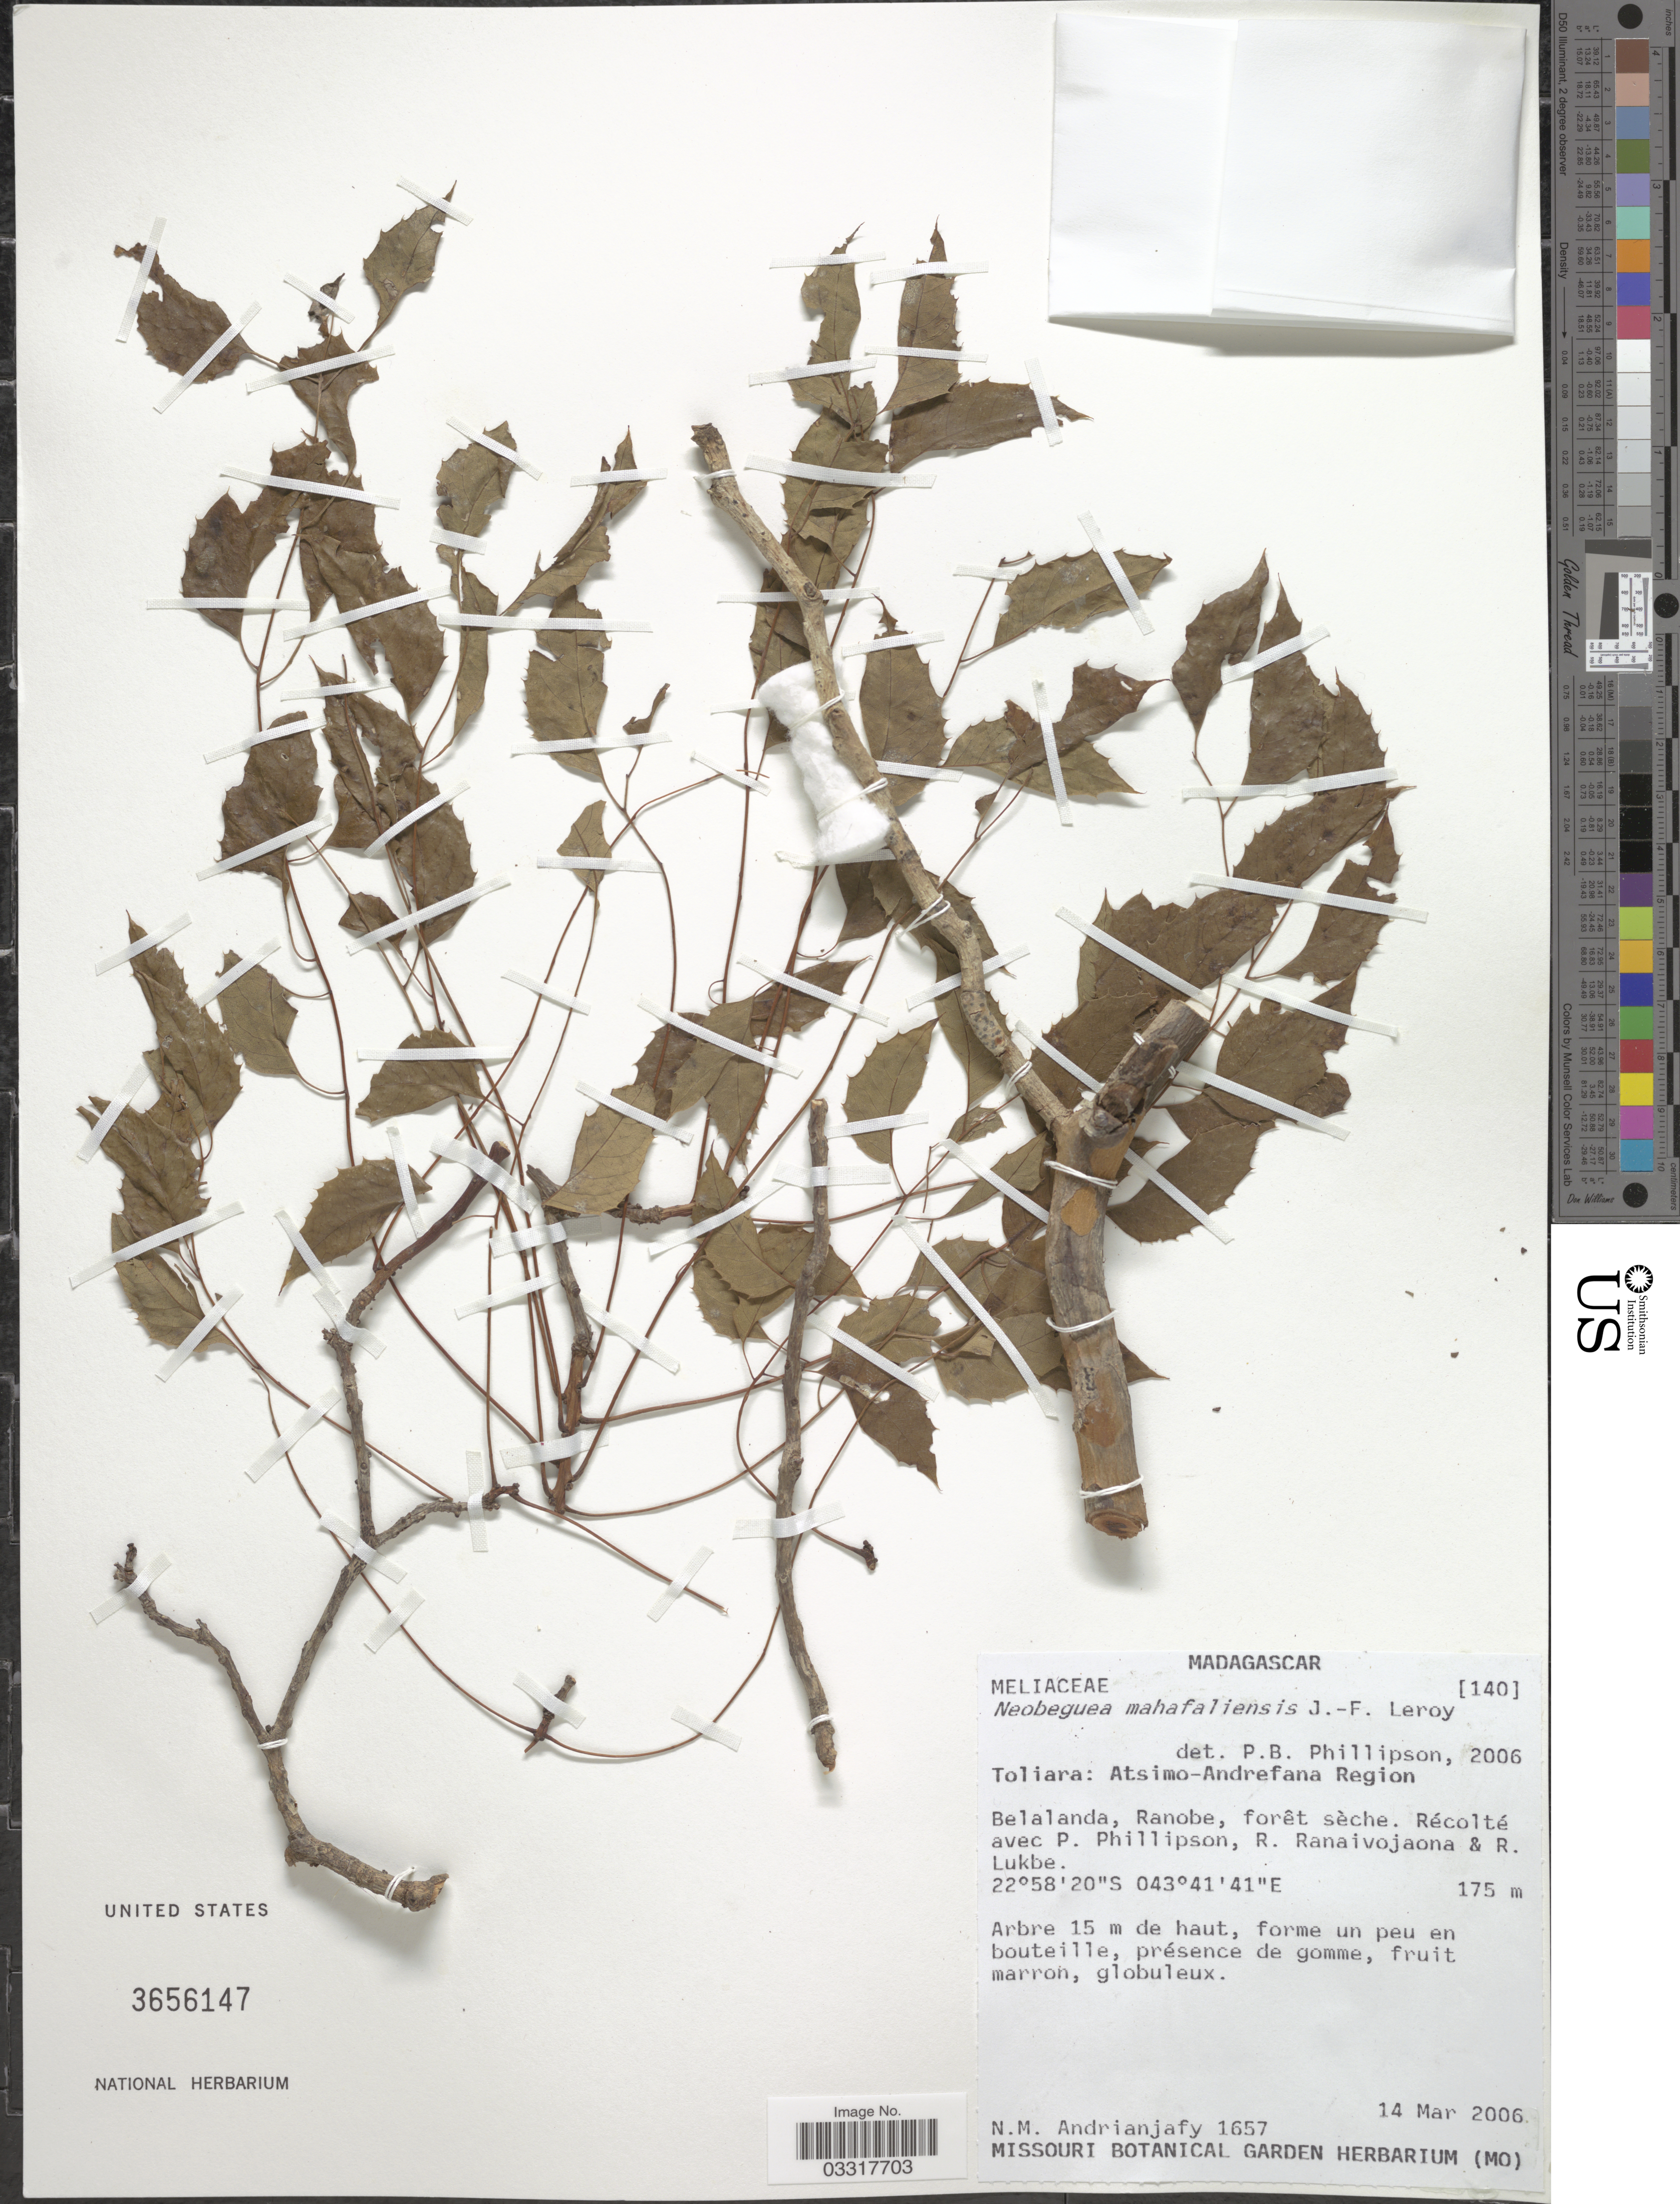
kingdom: Plantae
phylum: Tracheophyta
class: Magnoliopsida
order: Sapindales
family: Meliaceae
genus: Neobeguea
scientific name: Neobeguea mahafaliensis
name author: J.-F. Leroy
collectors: N. M. Andrianjafy, P. B. Phillipson, R. Ranaivojaona & R. Lukbe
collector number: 1657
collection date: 2006-03-14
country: Madagascar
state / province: Atsimo-Andrefana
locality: Atsimo-Andrefana Region, Belalanda, Ranobe, forêt sèche.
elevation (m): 175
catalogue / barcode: US 3656147